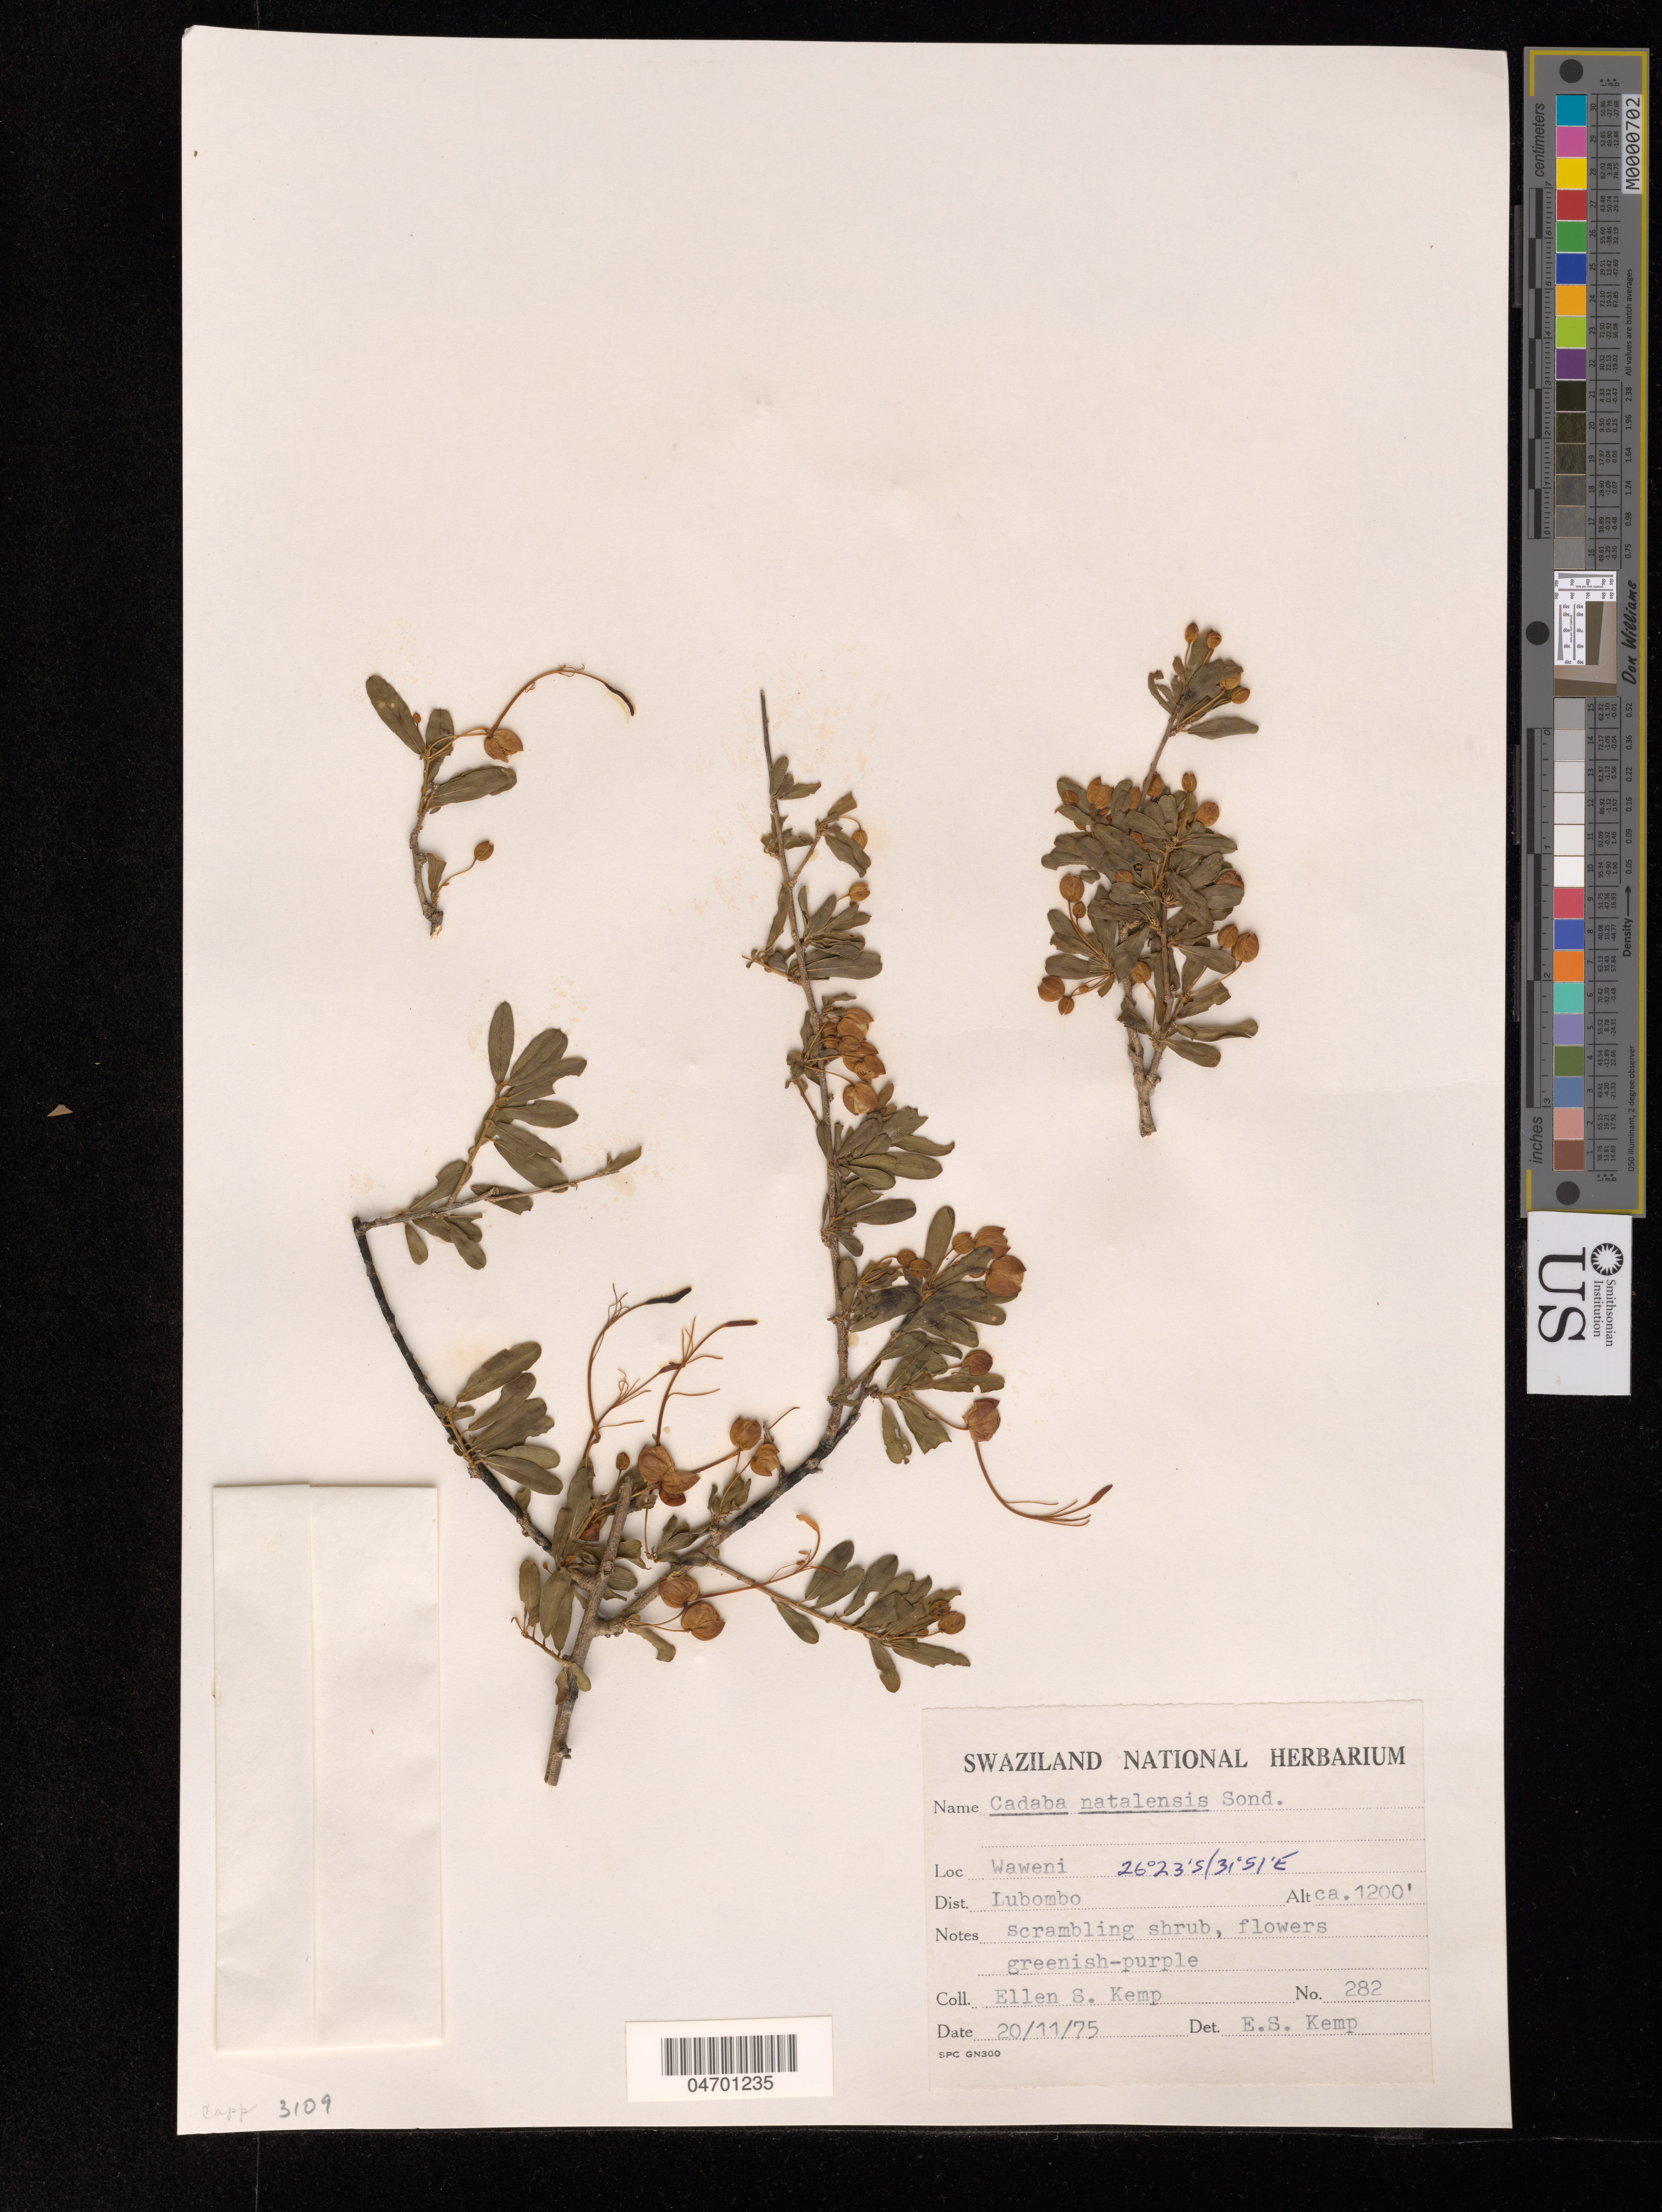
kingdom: Plantae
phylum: Tracheophyta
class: Magnoliopsida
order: Brassicales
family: Capparaceae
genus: Cadaba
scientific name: Cadaba natalensis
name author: Sond.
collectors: E. S. Kemp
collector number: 282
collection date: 1975-11-20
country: Eswatini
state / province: Lubombo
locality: Waweni. Dist. Lubombo.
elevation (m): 366